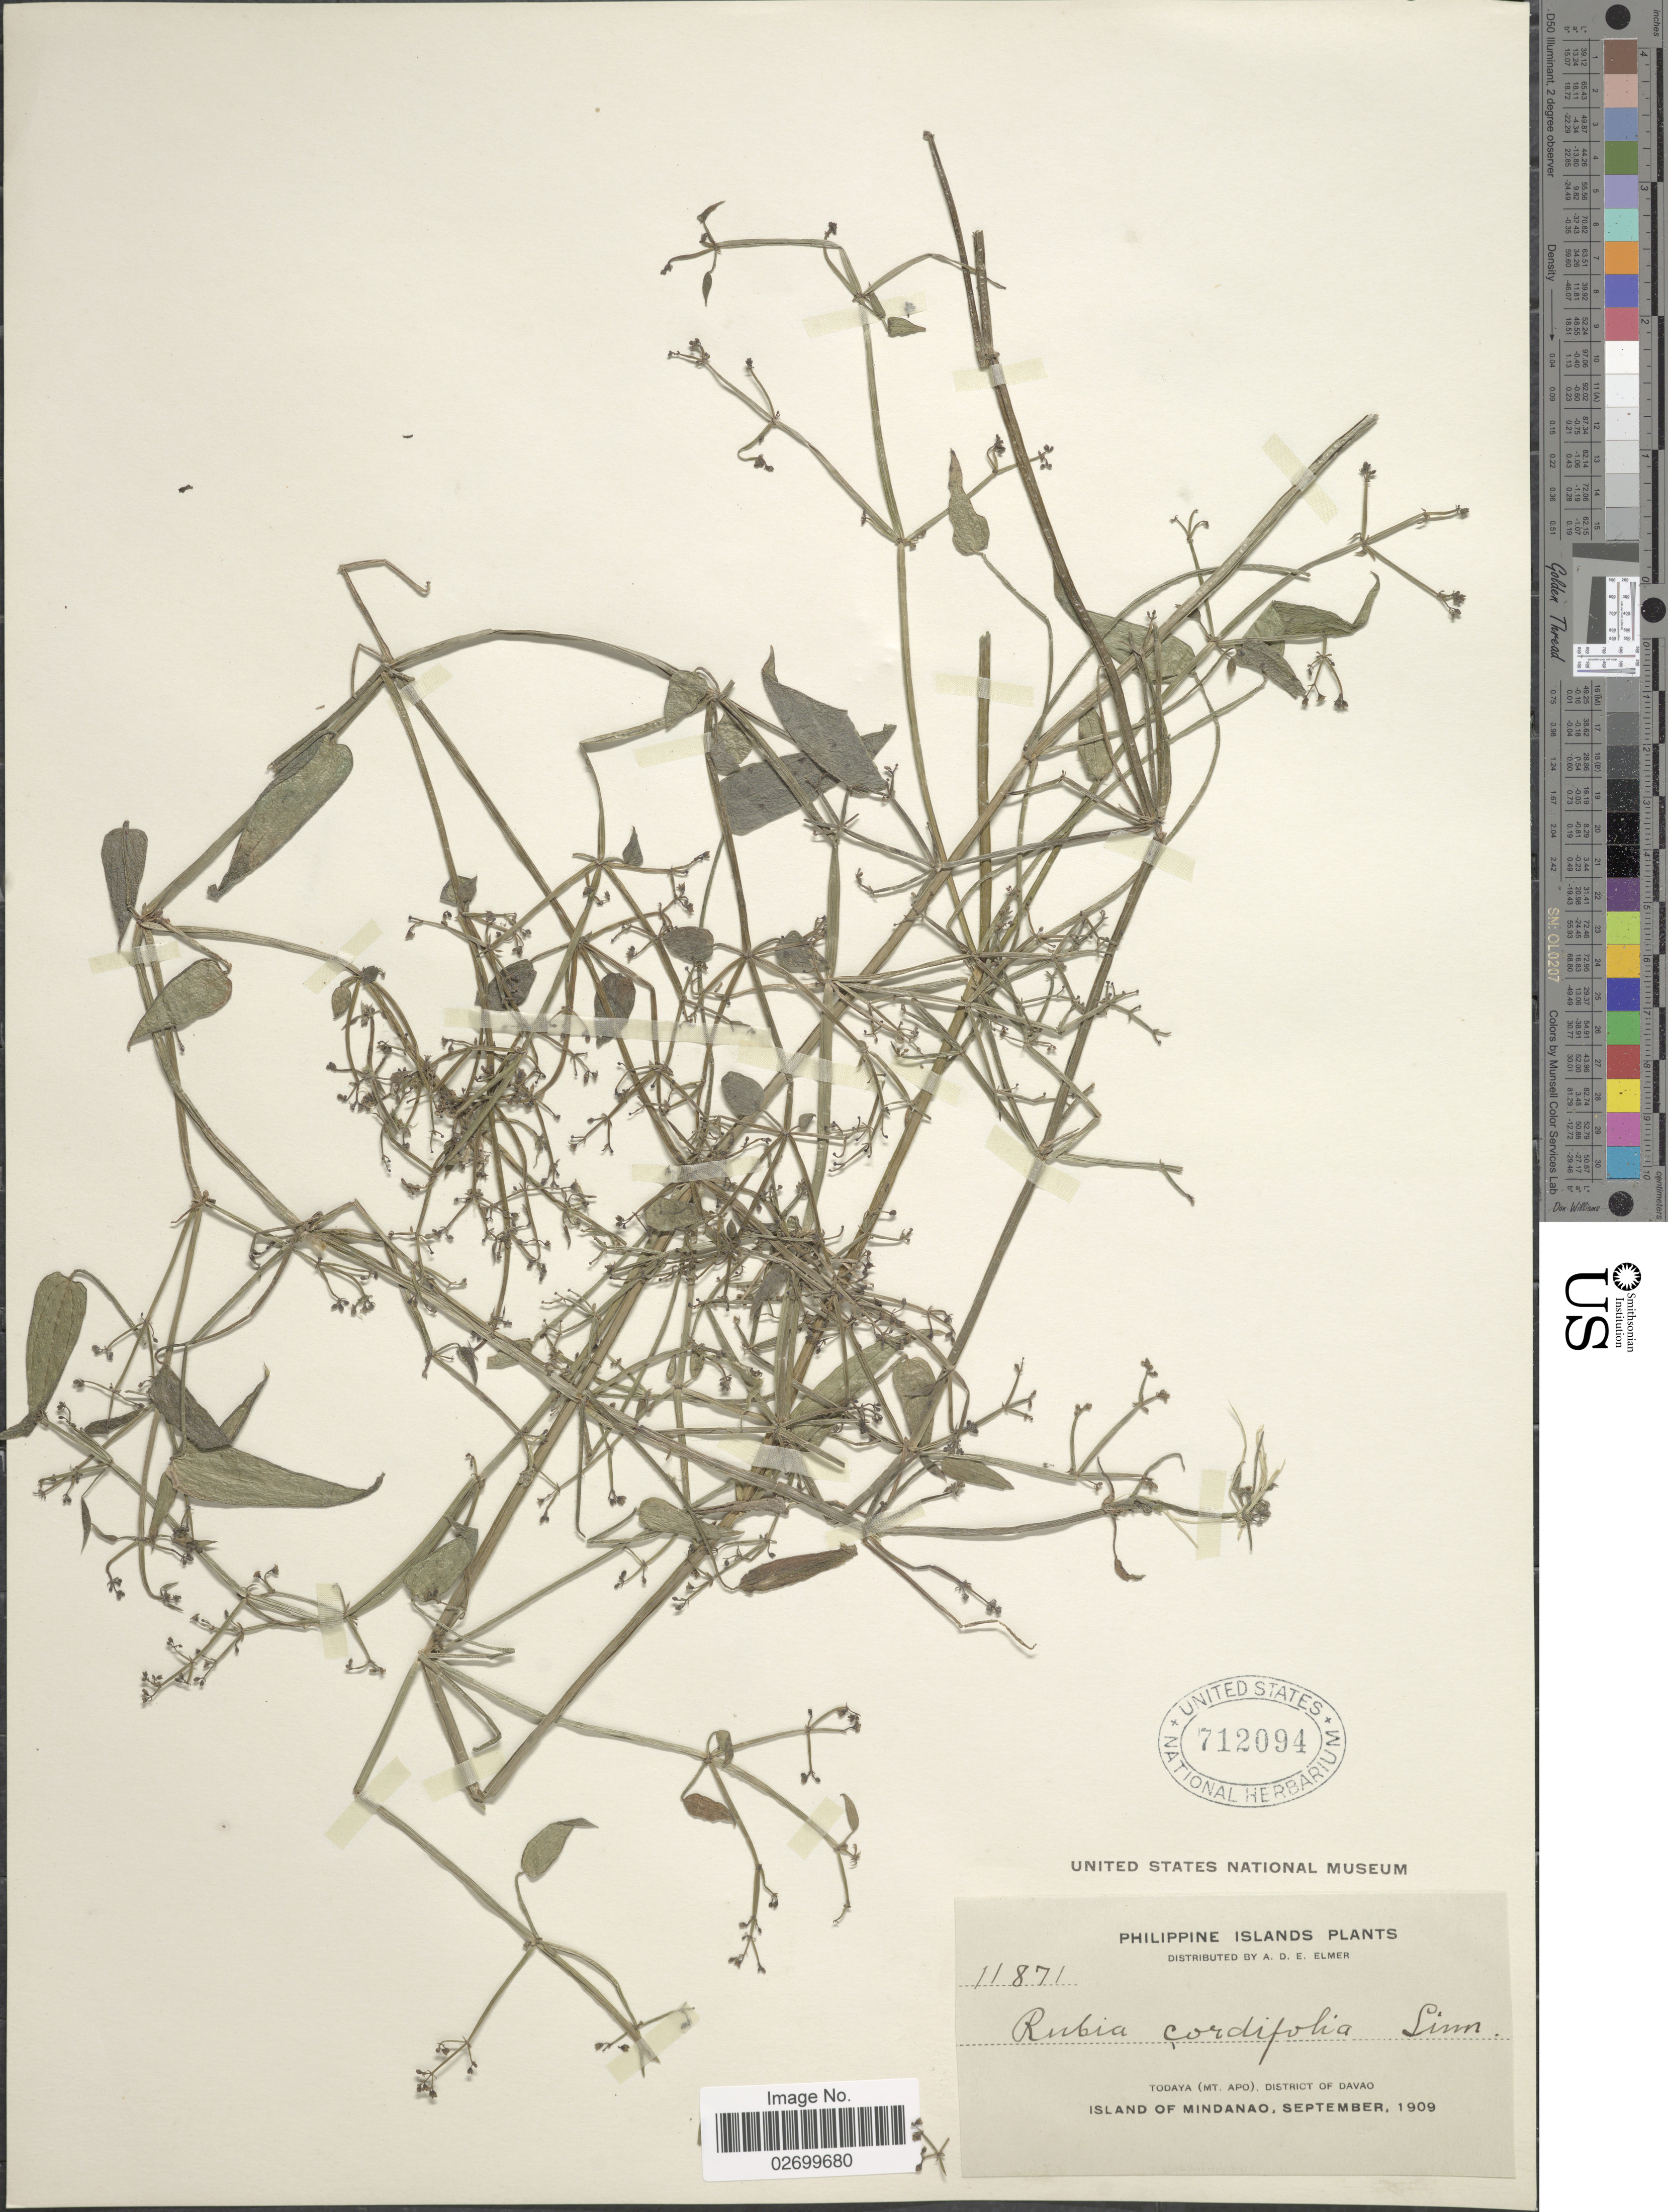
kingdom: Plantae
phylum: Tracheophyta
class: Magnoliopsida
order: Gentianales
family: Rubiaceae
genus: Rubia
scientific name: Rubia cordifolia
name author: L.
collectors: A. D. E. Elmer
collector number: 11871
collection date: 1909-09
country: Philippines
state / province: Davao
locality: Philippine Islands. Todaya (Mt. Apo), District of Davao. Island of Mindanao.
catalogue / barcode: US 712094